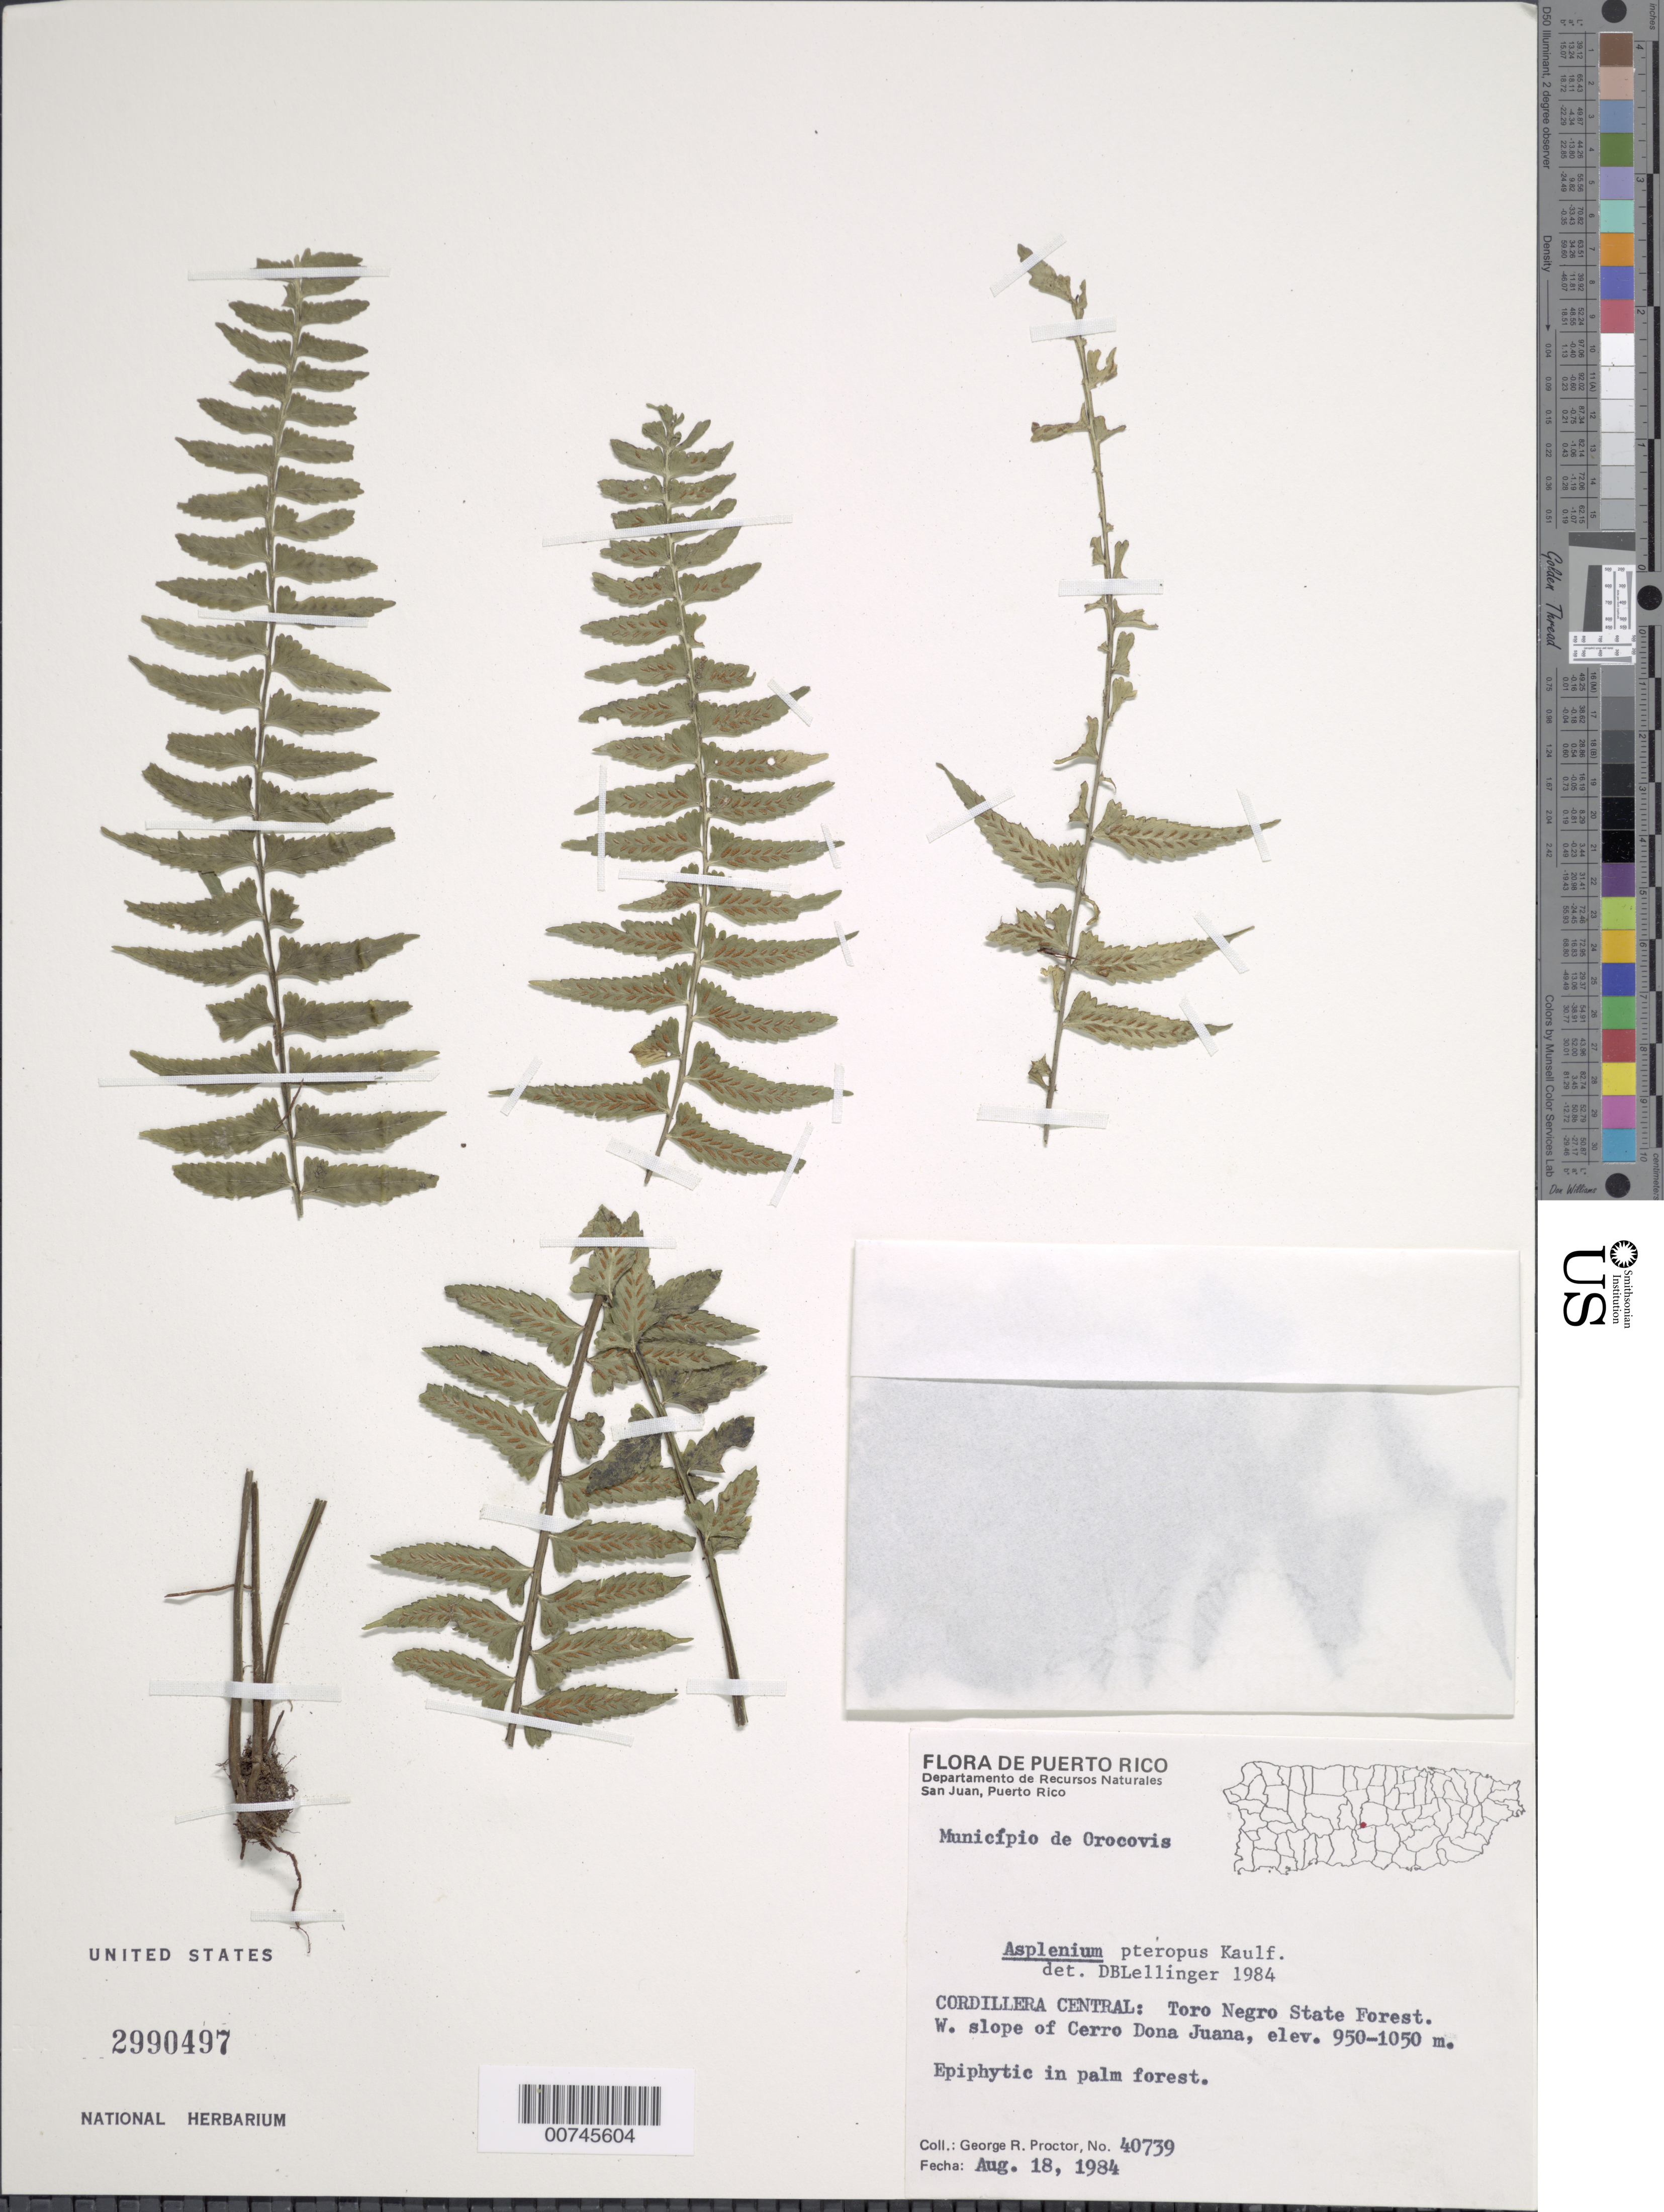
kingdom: Plantae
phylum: Tracheophyta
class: Polypodiopsida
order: Polypodiales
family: Aspleniaceae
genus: Asplenium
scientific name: Asplenium pteropus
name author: Kaulf.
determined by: Lellinger, David B., (BOT), Smithsonian Institution - National Museum of Natural History (UNITED STATES)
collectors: G. R. Proctor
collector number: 40739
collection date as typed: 18 Aug 1984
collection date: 1984-08-18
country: Puerto Rico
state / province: Orocovis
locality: Cordillera Central: Toro Negro State Forest. W slope of Cerro Doña Juana, Municipio de Orocovis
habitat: Epiphytic in palm forest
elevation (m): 950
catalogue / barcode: US 2990497